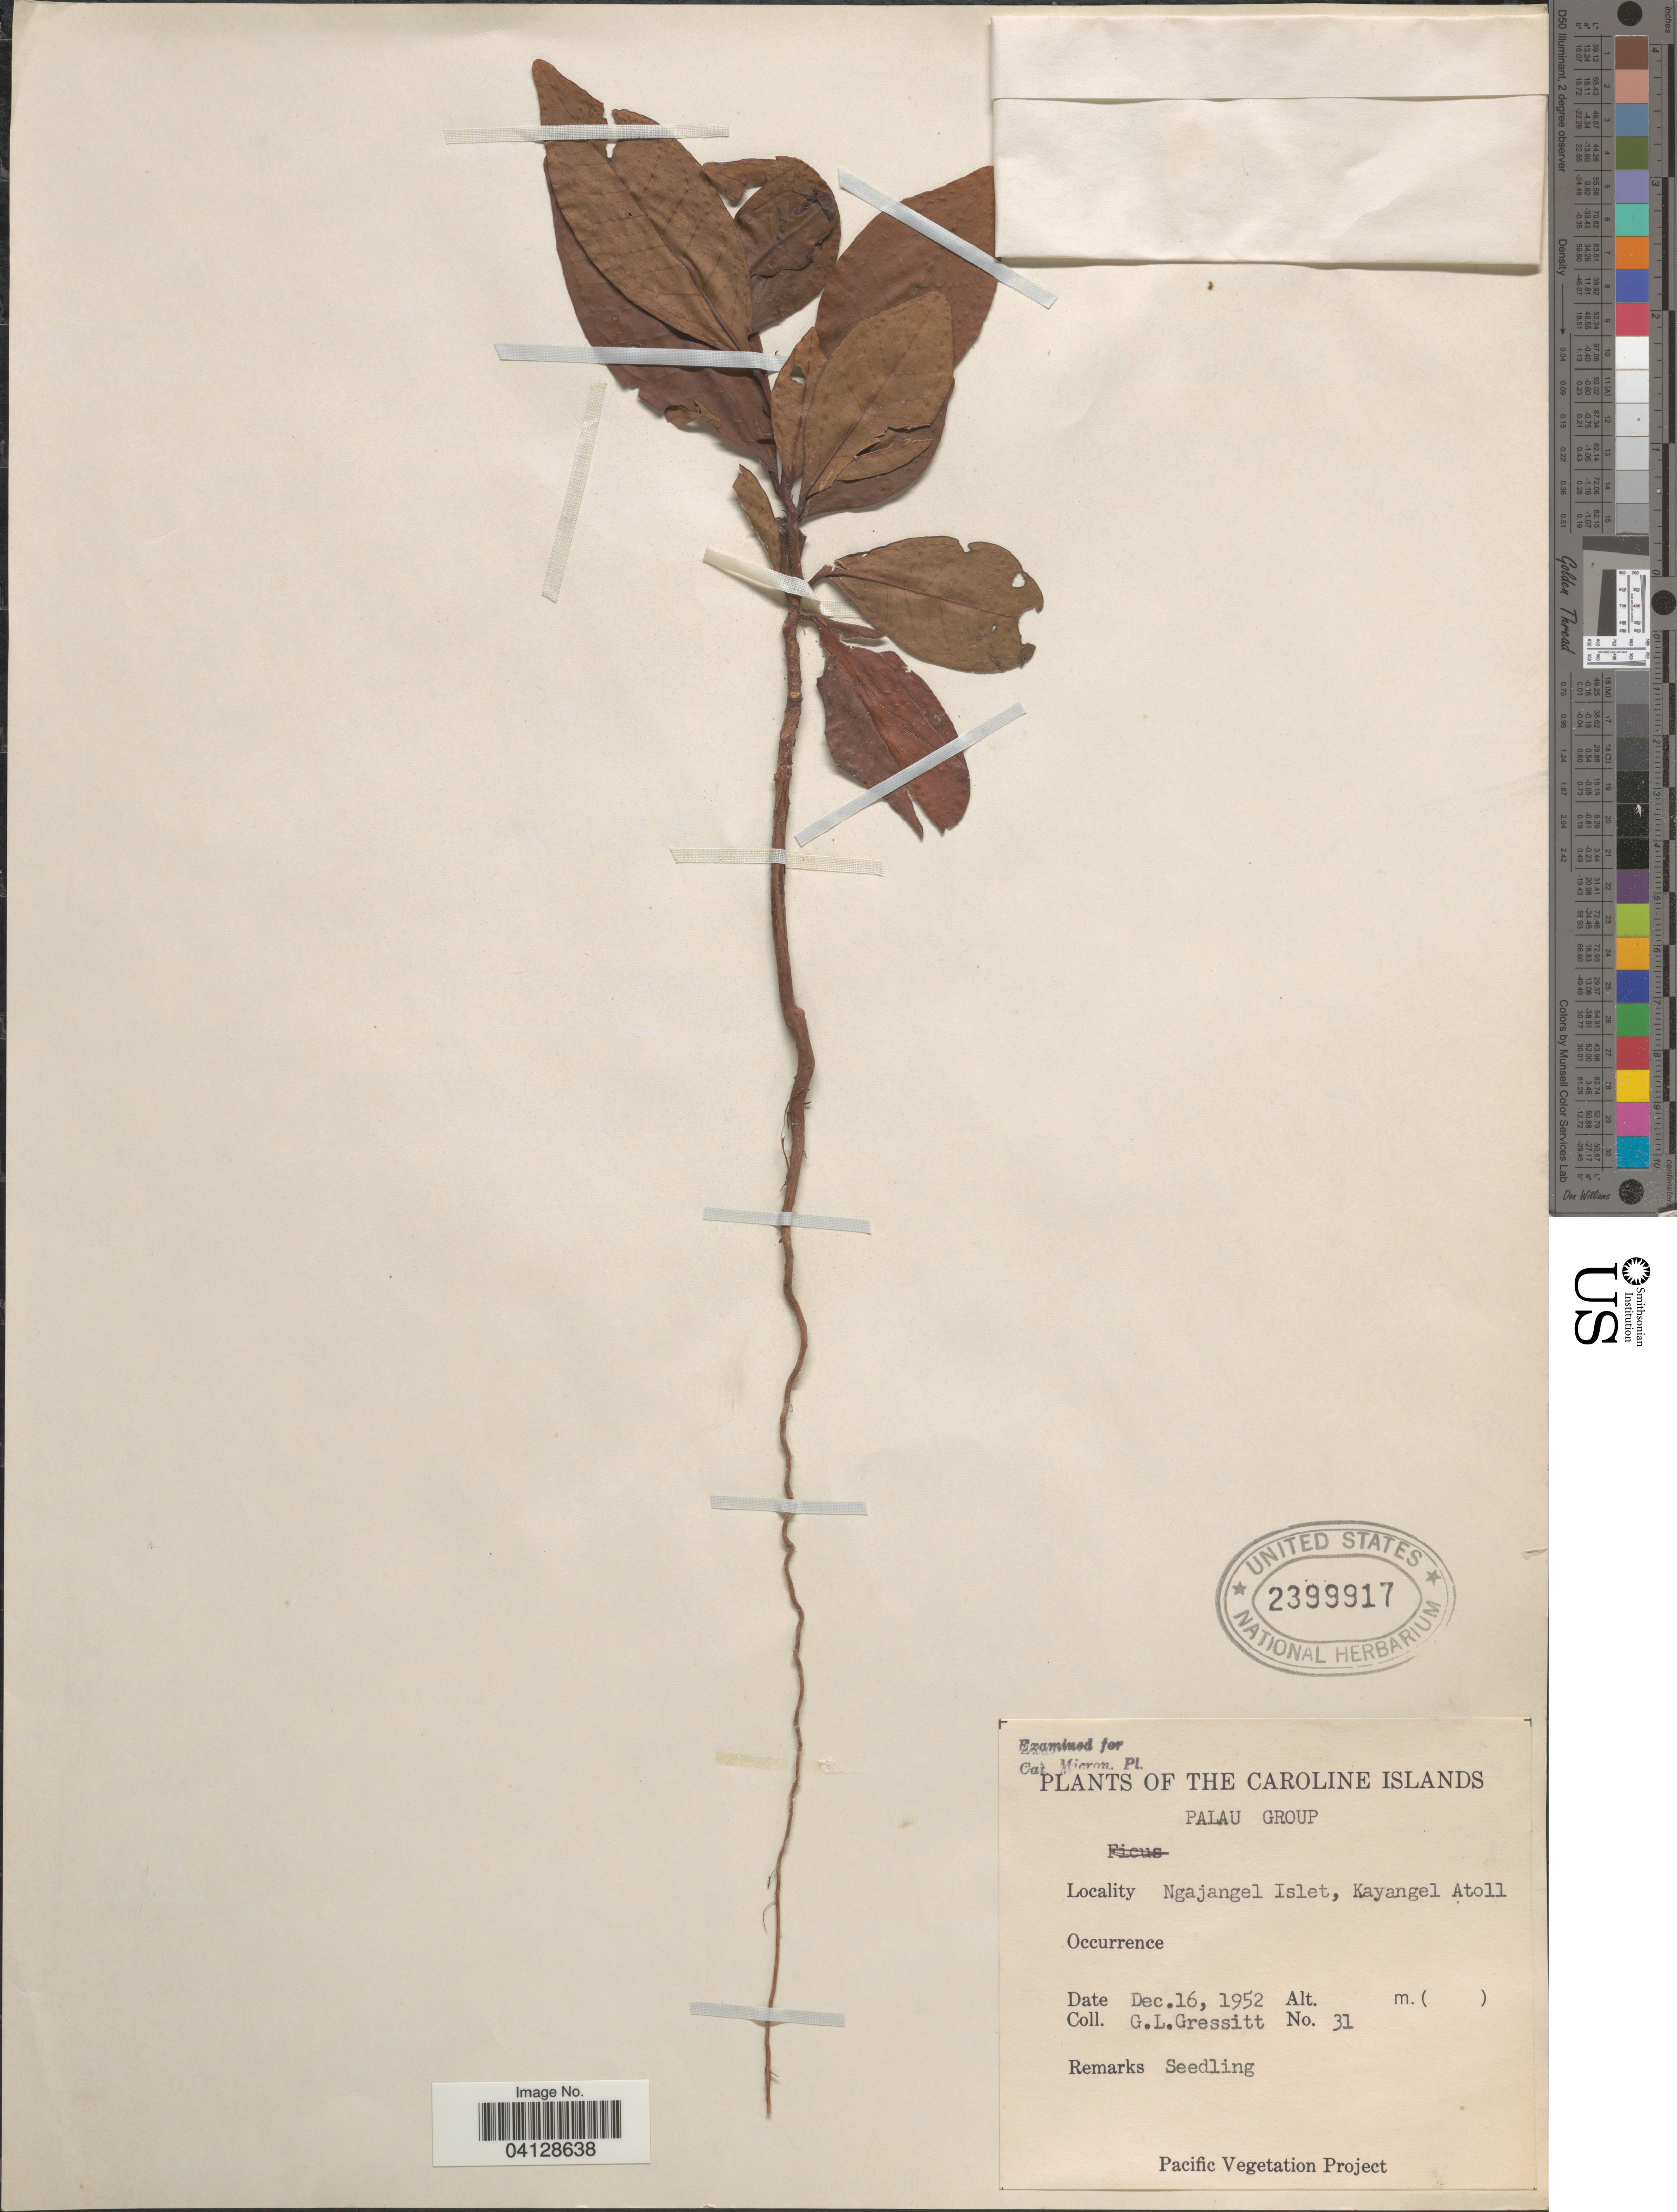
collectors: G. Gressitt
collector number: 31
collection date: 1952-12-16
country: Palau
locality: Caroline Islands. Palau Group. Ngajangel Islet, Kayangel Atoll.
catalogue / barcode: US 2399917